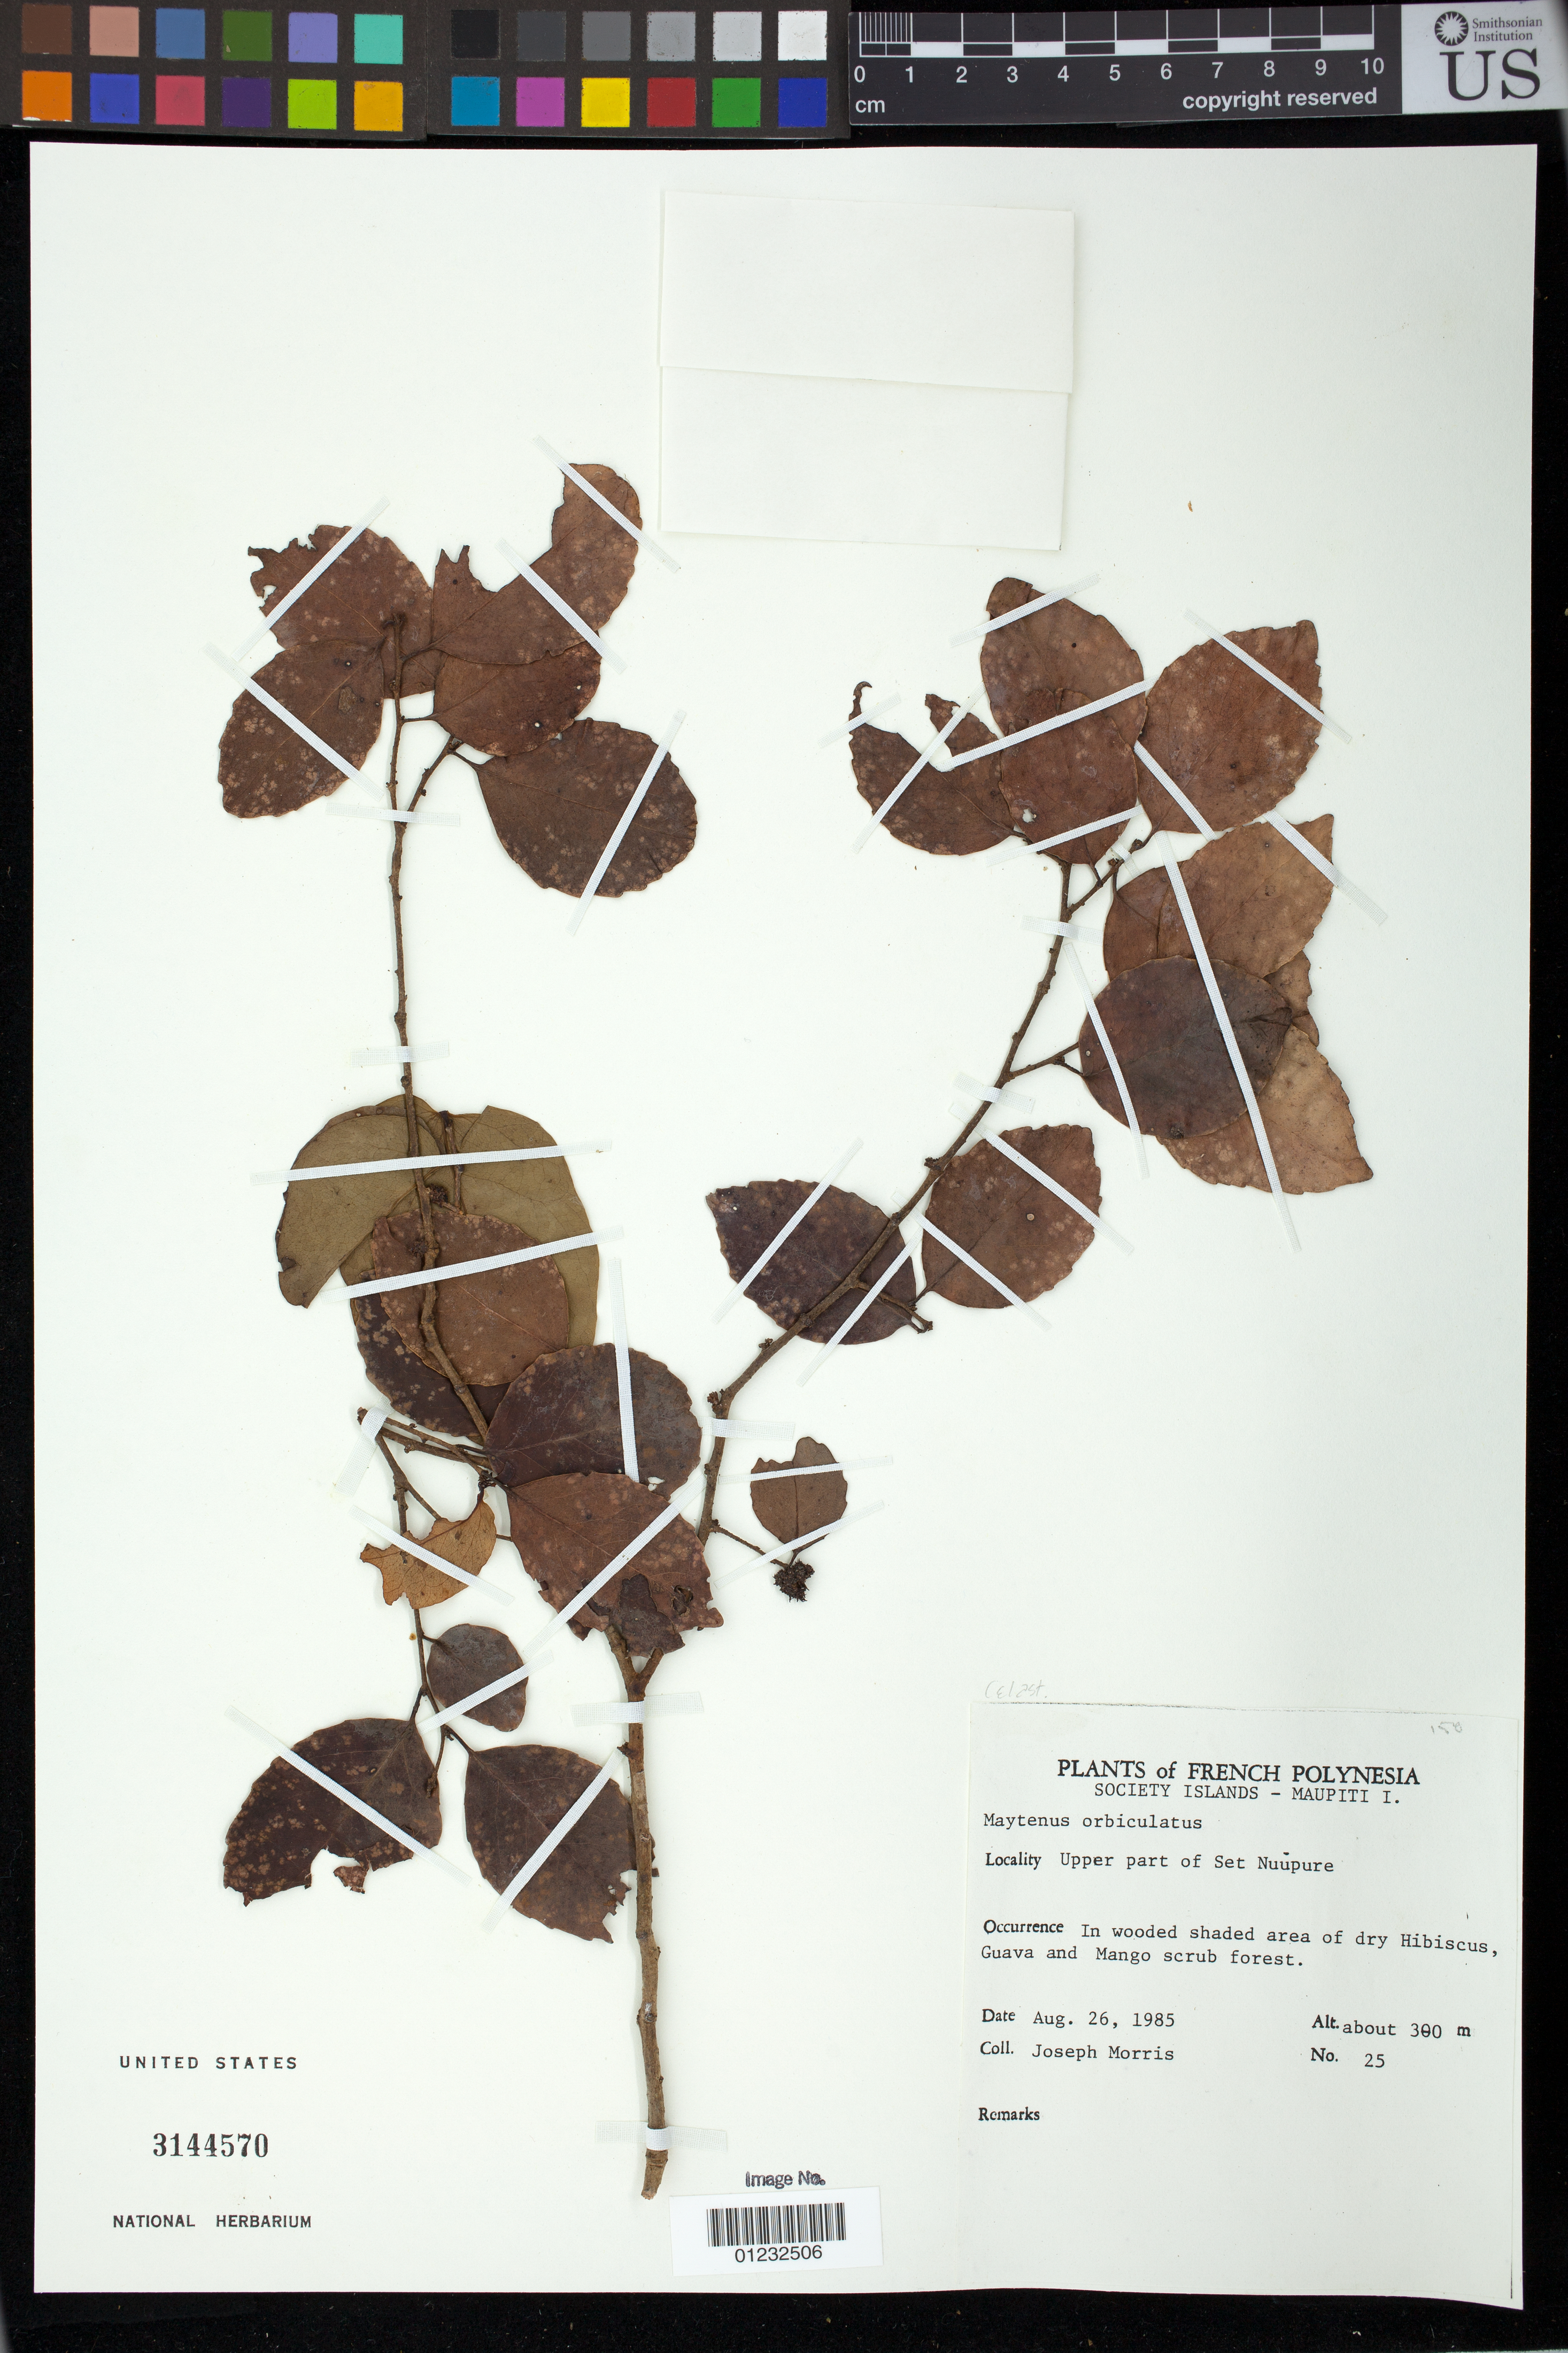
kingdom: Plantae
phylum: Tracheophyta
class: Magnoliopsida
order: Celastrales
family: Celastraceae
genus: Gymnosporia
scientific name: Gymnosporia vitiensis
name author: Seem.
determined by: Wagner, W. L., (BOT), Smithsonian Institution - National Museum of Natural History (UNITED STATES)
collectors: J. Morris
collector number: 25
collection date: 1985-08-26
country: French Polynesia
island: Maupiti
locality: Upper part of Set Nuupure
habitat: In wooded shaded area of dry hibiscus, guava and mango scrub forest.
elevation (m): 300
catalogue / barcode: US 3144570